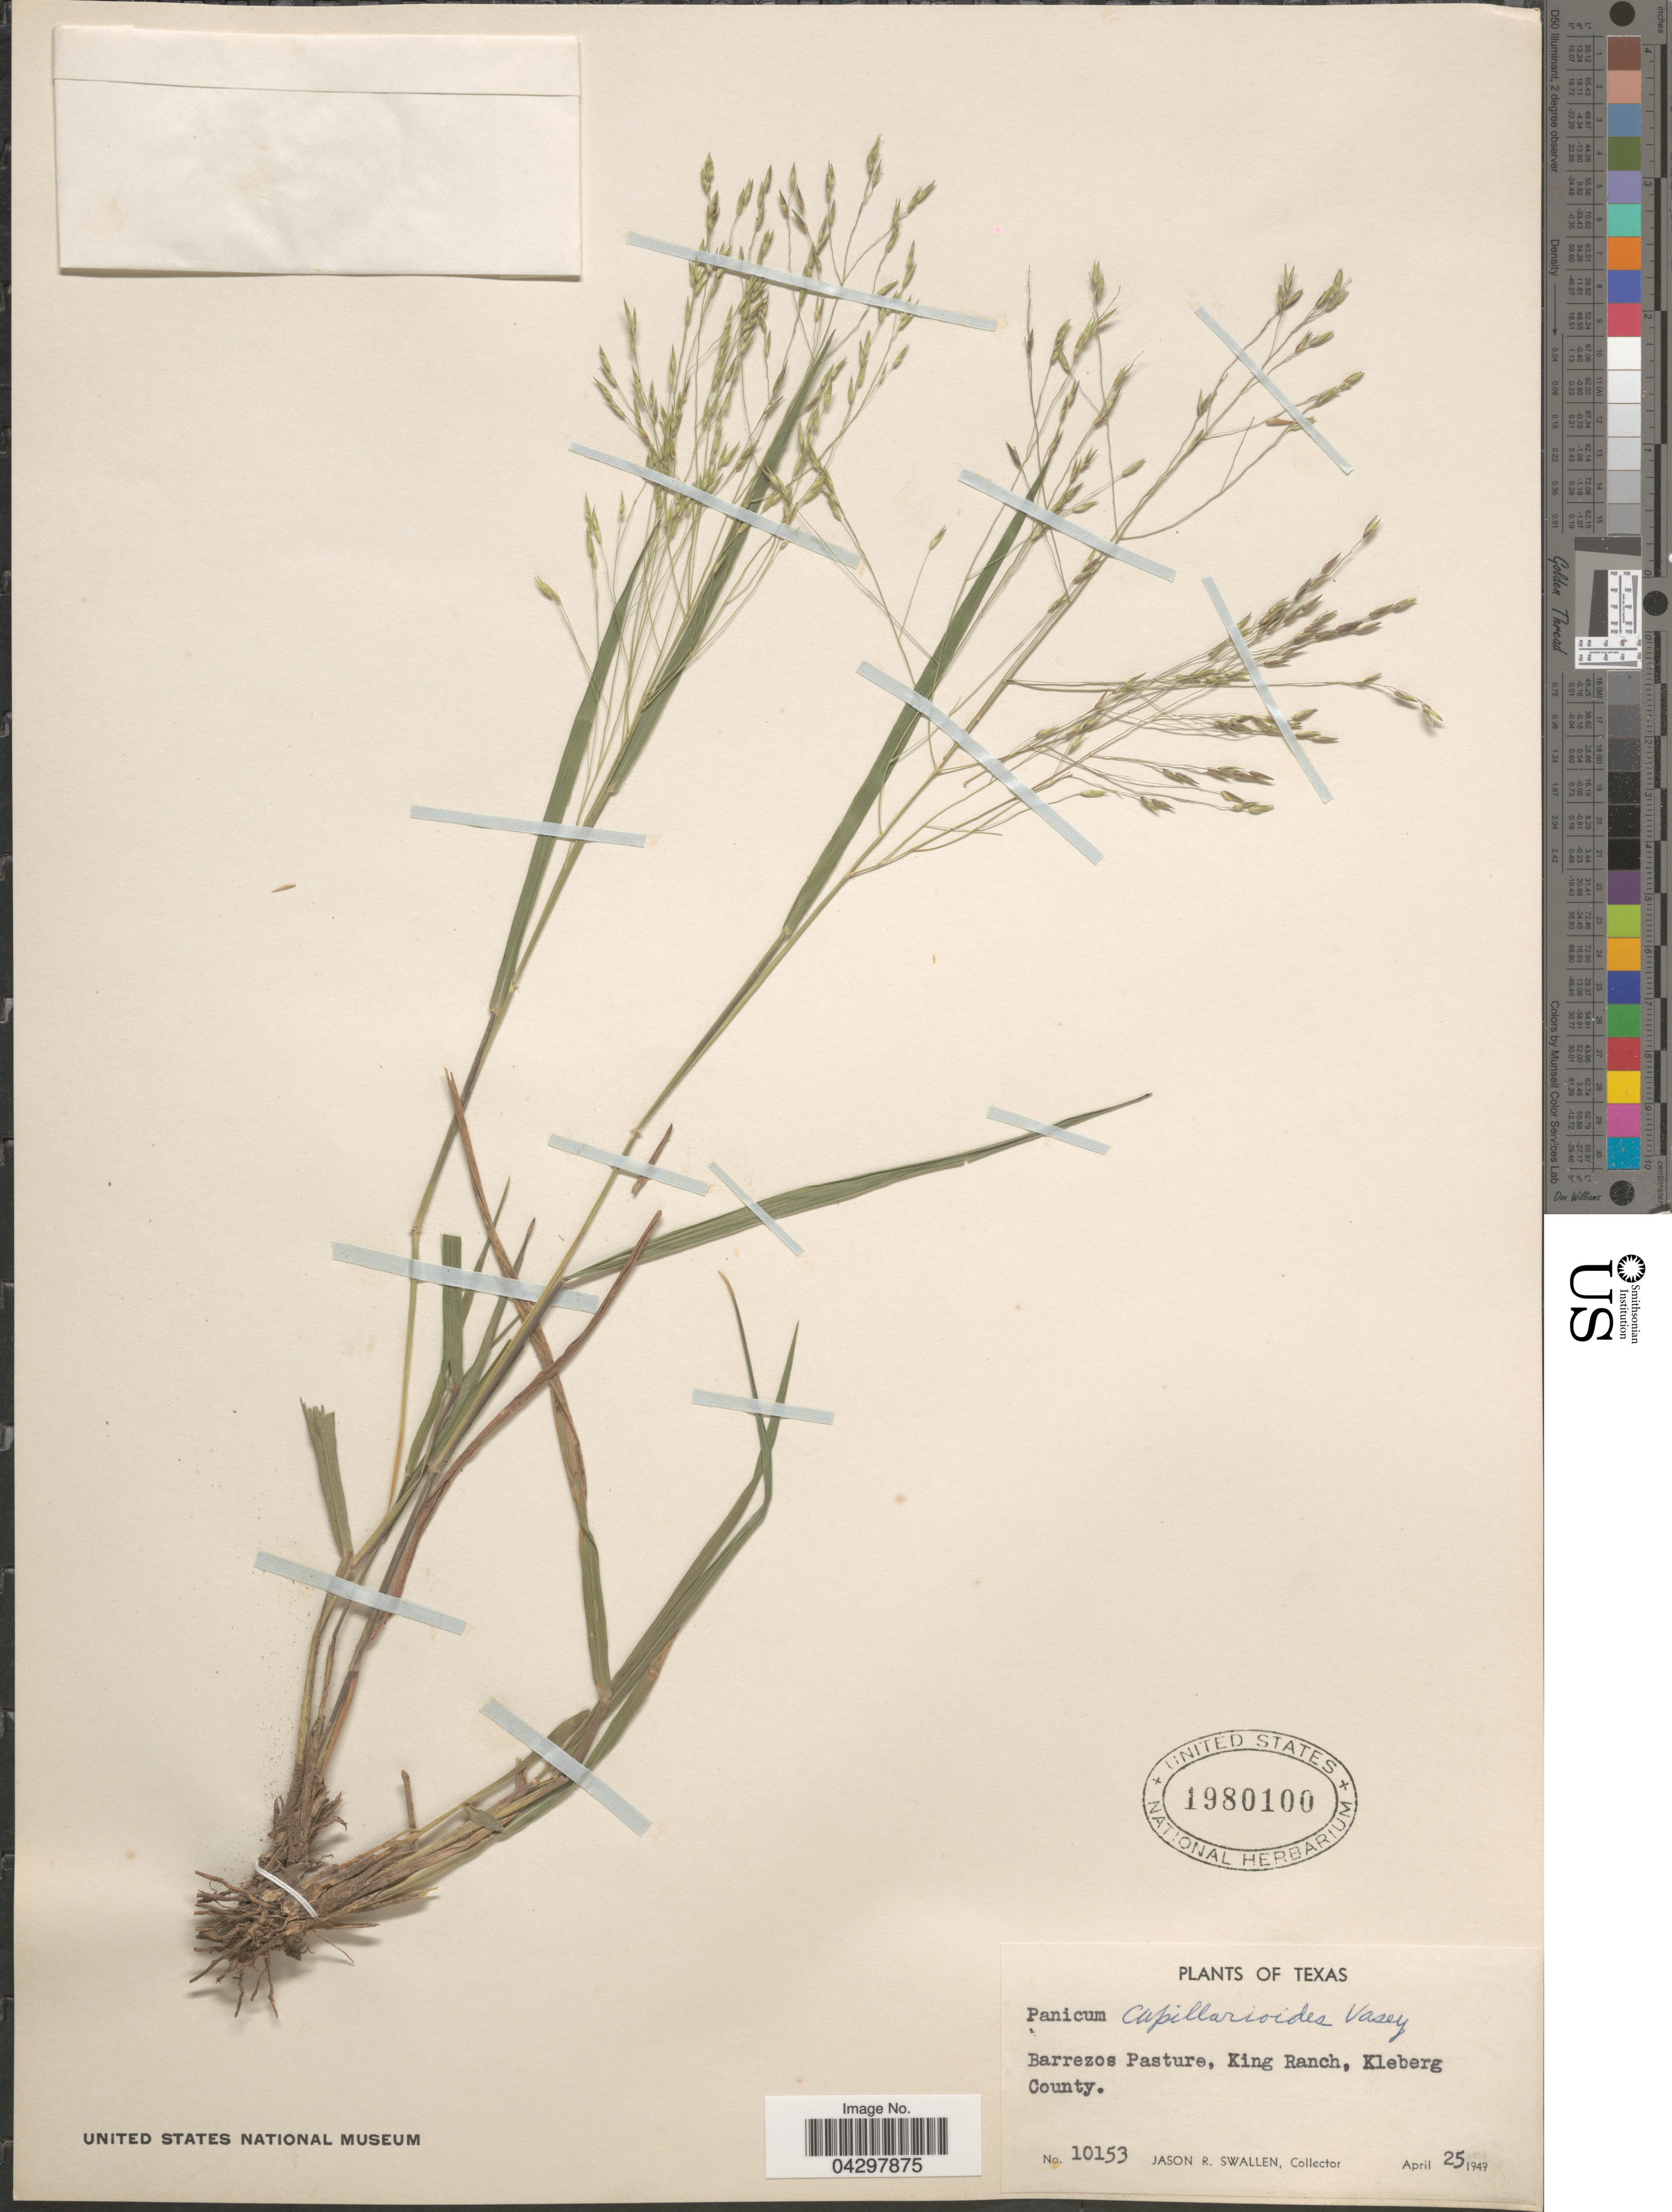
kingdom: Plantae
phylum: Tracheophyta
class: Liliopsida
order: Poales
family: Poaceae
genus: Panicum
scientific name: Panicum capillarioides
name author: Vasey in J.M. Coult.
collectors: J. R. Swallen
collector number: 10153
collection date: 1949-04-25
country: United States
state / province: Texas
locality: Barrezos Pasture, King Ranch, Kleberg County.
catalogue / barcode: US 1980100